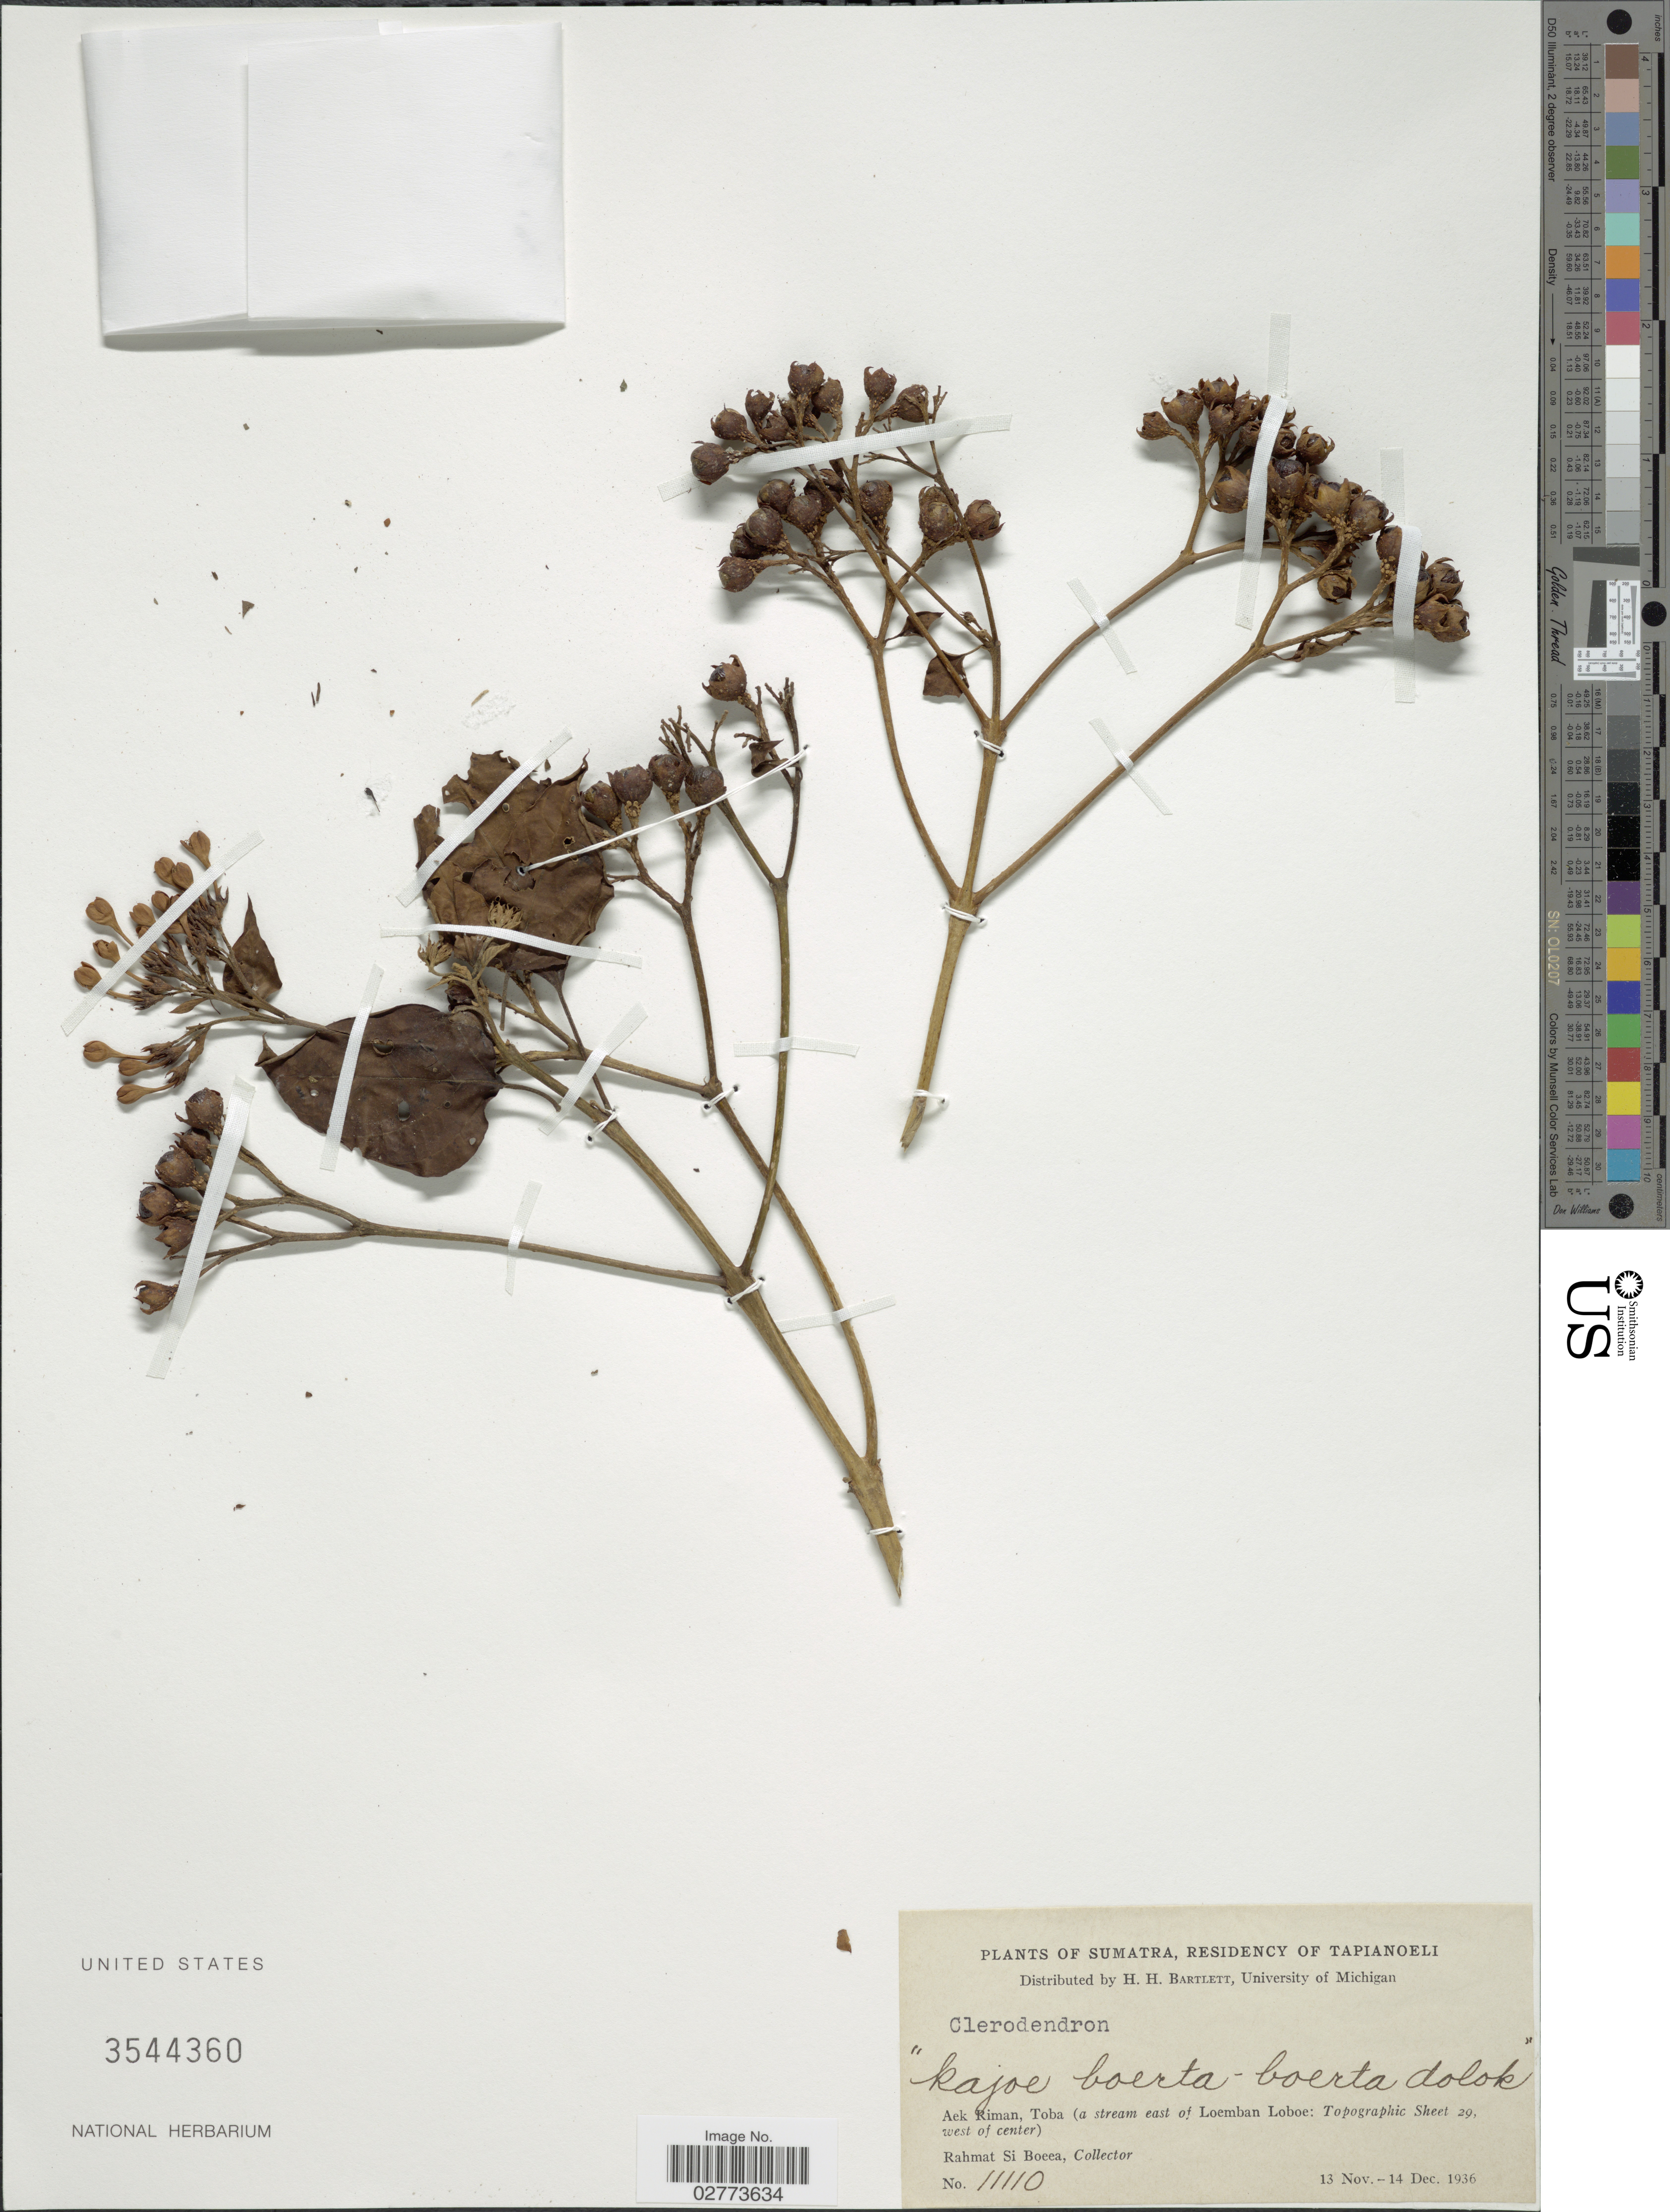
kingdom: Plantae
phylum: Tracheophyta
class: Magnoliopsida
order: Lamiales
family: Lamiaceae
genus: Clerodendrum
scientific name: Clerodendrum sp.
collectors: Rahmat Si Boeea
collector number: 11110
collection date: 1936-11-13/1936-12-14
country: Indonesia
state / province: Sumatra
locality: Residency of Tapianoeli. Aek Riman, Toba (a stream of Loemban Loboe: Topographic Sheet 29, west of center).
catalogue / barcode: US 3544360